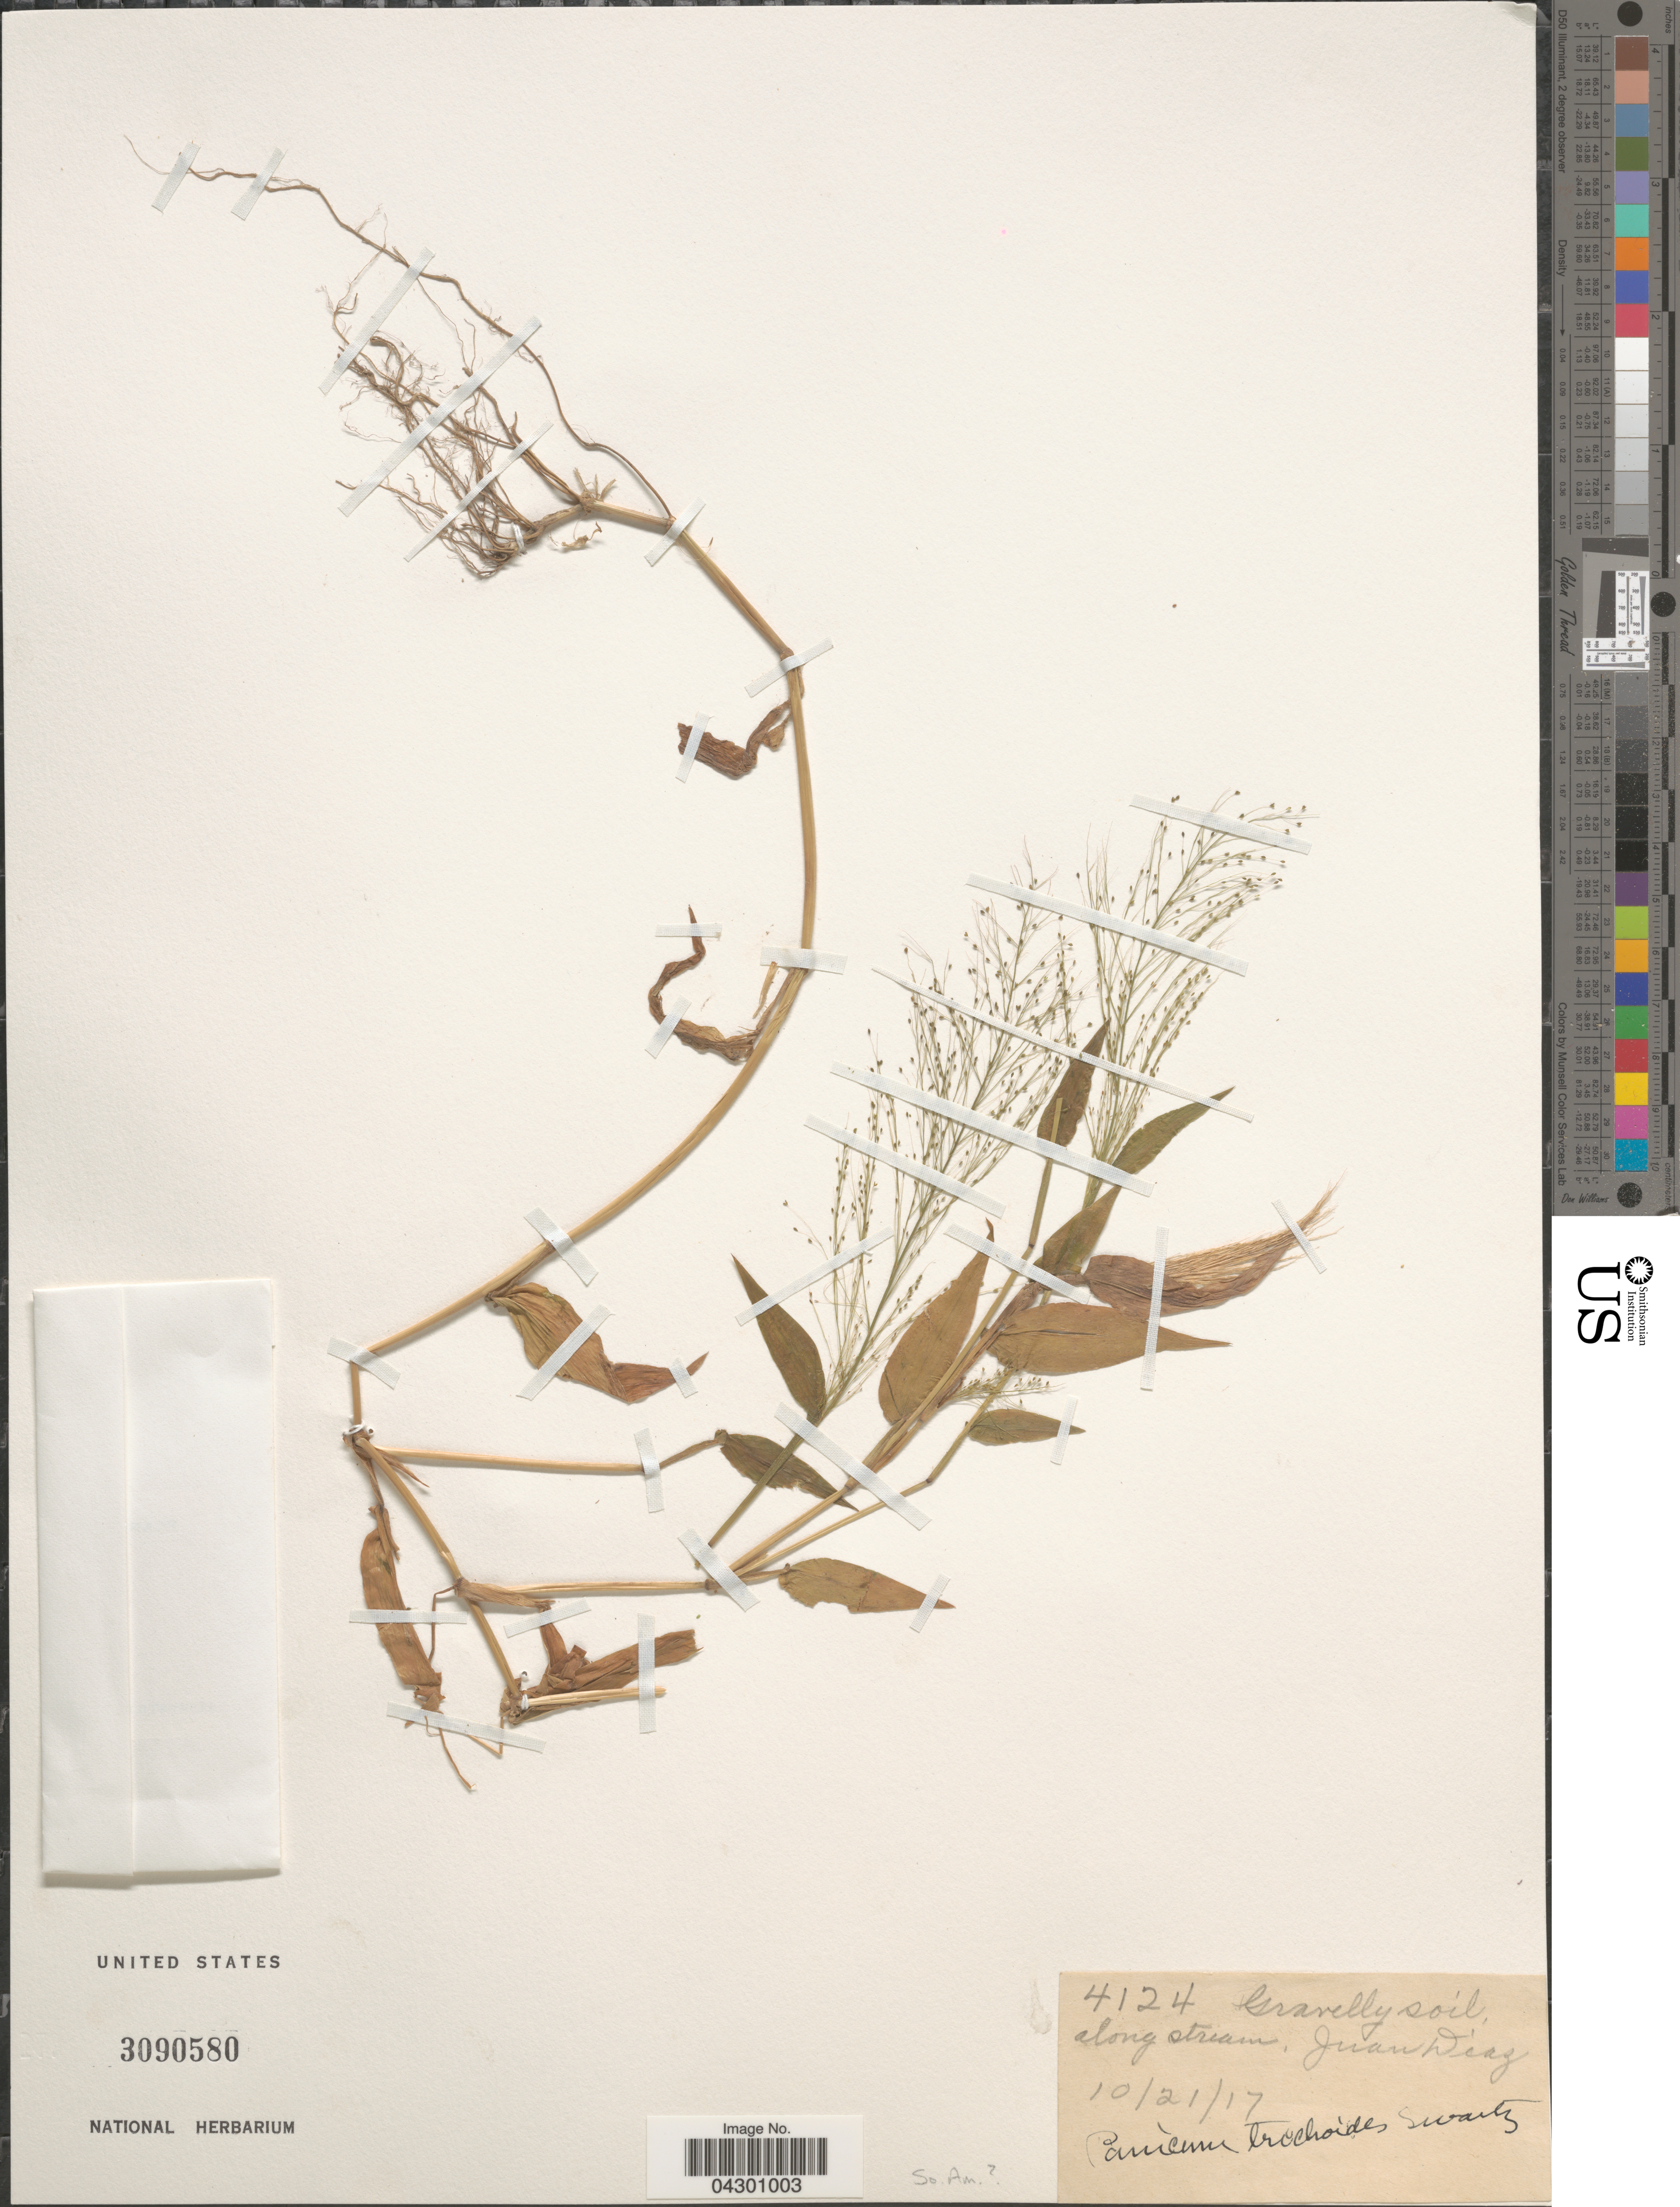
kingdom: Plantae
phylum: Tracheophyta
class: Liliopsida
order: Poales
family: Poaceae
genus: Panicum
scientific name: Panicum trichoides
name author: Sw.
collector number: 4124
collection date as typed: Transcribed d/m/y: 21/10/17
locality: Along stream, Juan Diaz. So. Am. [unsure placement]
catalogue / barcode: US 2090580